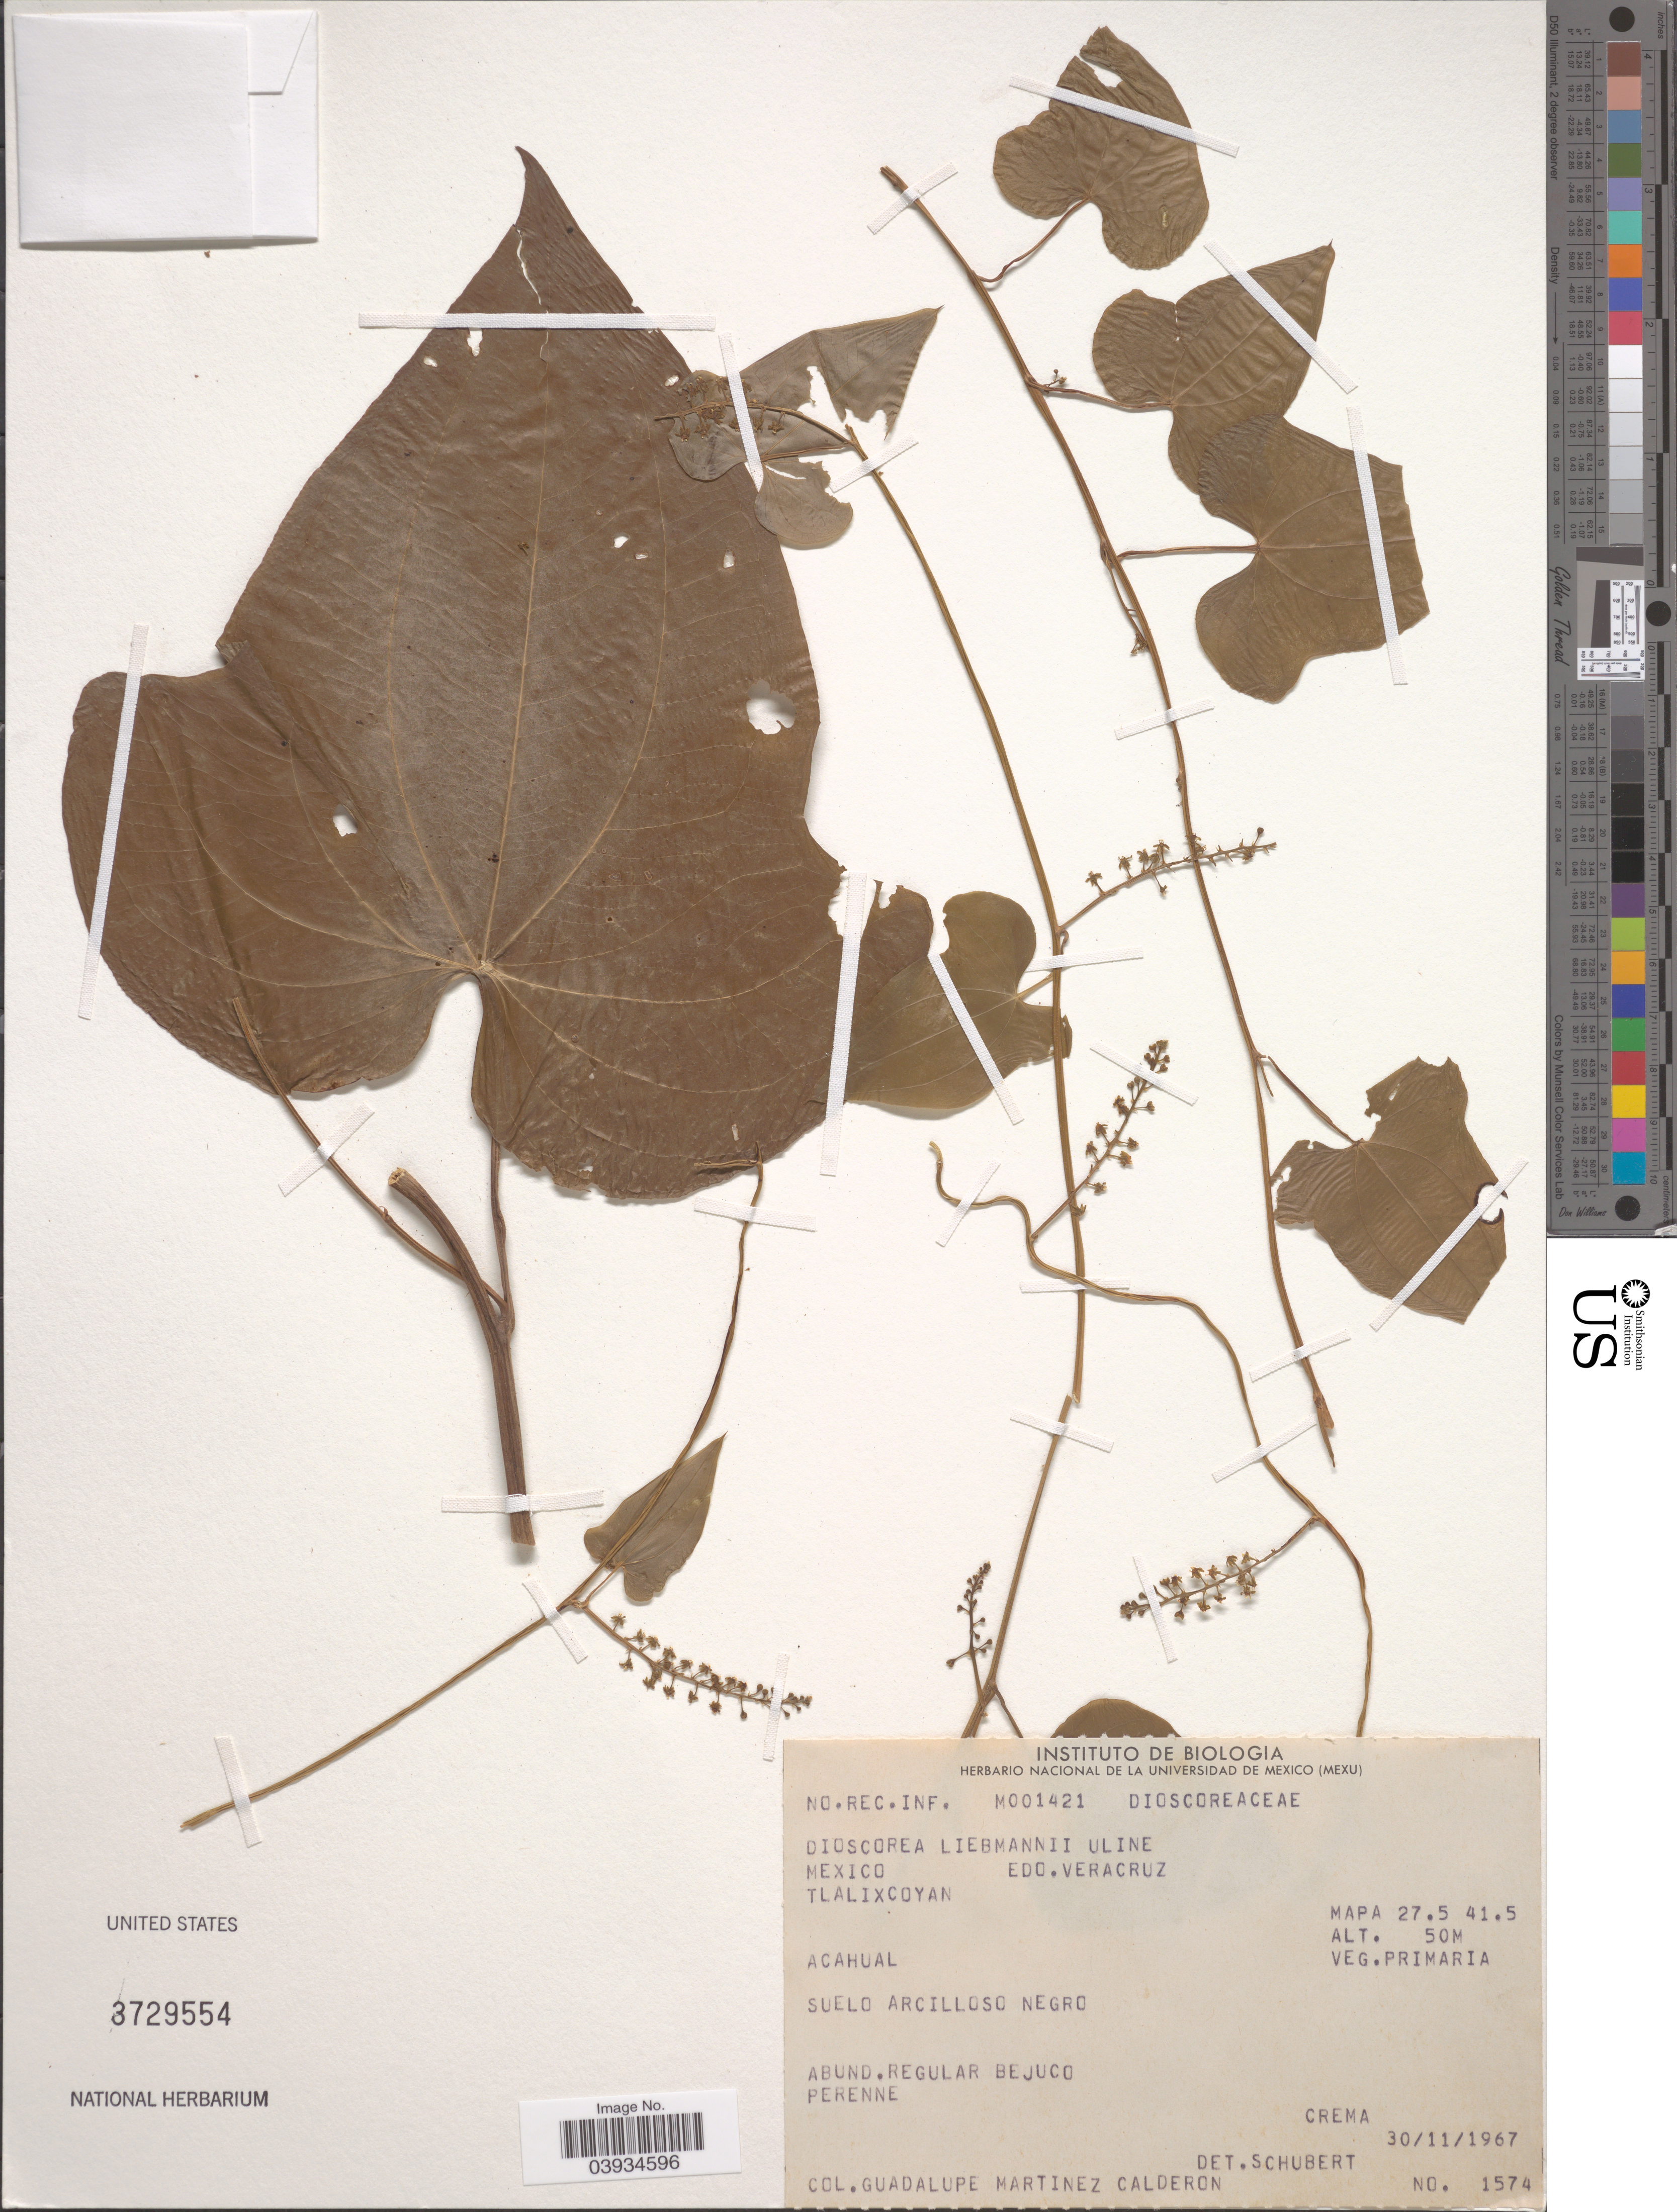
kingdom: Plantae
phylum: Tracheophyta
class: Liliopsida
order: Dioscoreales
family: Dioscoreaceae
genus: Dioscorea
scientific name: Dioscorea liebmannii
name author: Uline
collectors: G. Martinez-C.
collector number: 1574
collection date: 1967-11-30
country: Mexico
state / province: Veracruz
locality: Edo. Veracruz. Tlalixcoyan. Mapa 27.5 41.5.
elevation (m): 50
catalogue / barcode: US 3729554